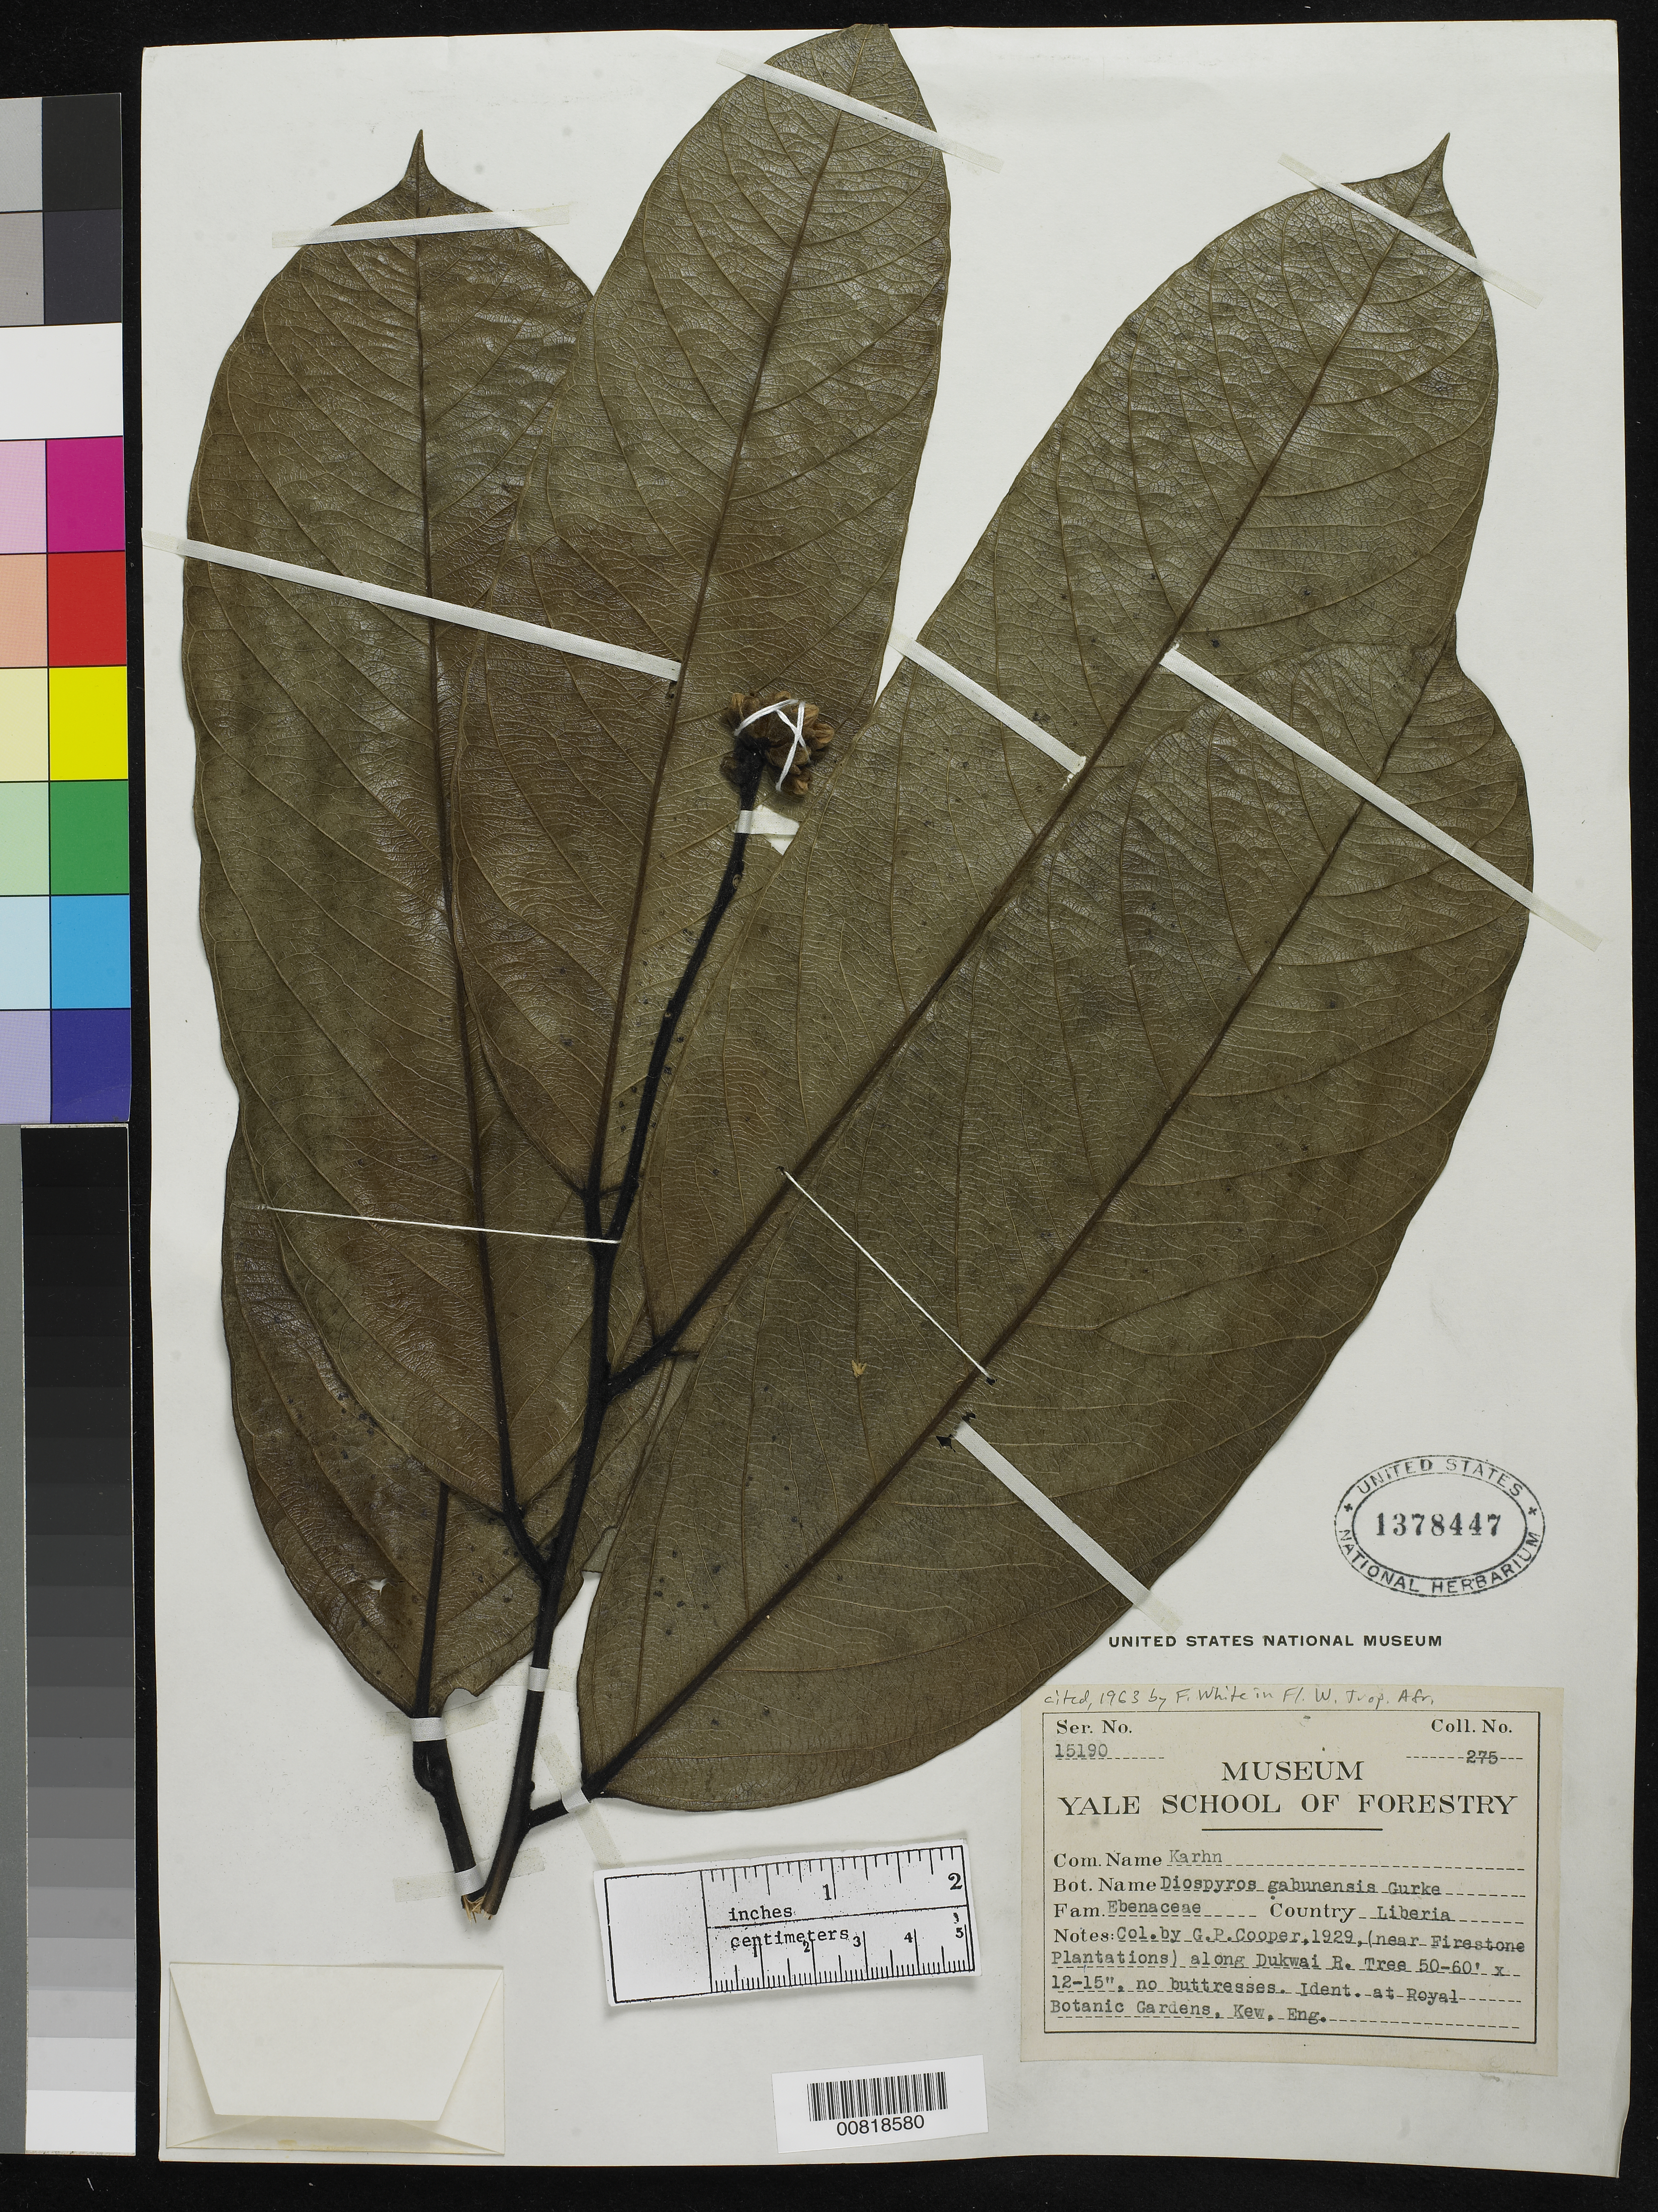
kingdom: Plantae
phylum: Tracheophyta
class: Magnoliopsida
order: Ericales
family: Ebenaceae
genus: Diospyros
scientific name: Diospyros gabunensis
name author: Gürke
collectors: G. Cooper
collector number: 275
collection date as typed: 1929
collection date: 1929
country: Liberia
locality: (near Firestone Plantations) along Dukwai River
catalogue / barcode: US 1378447